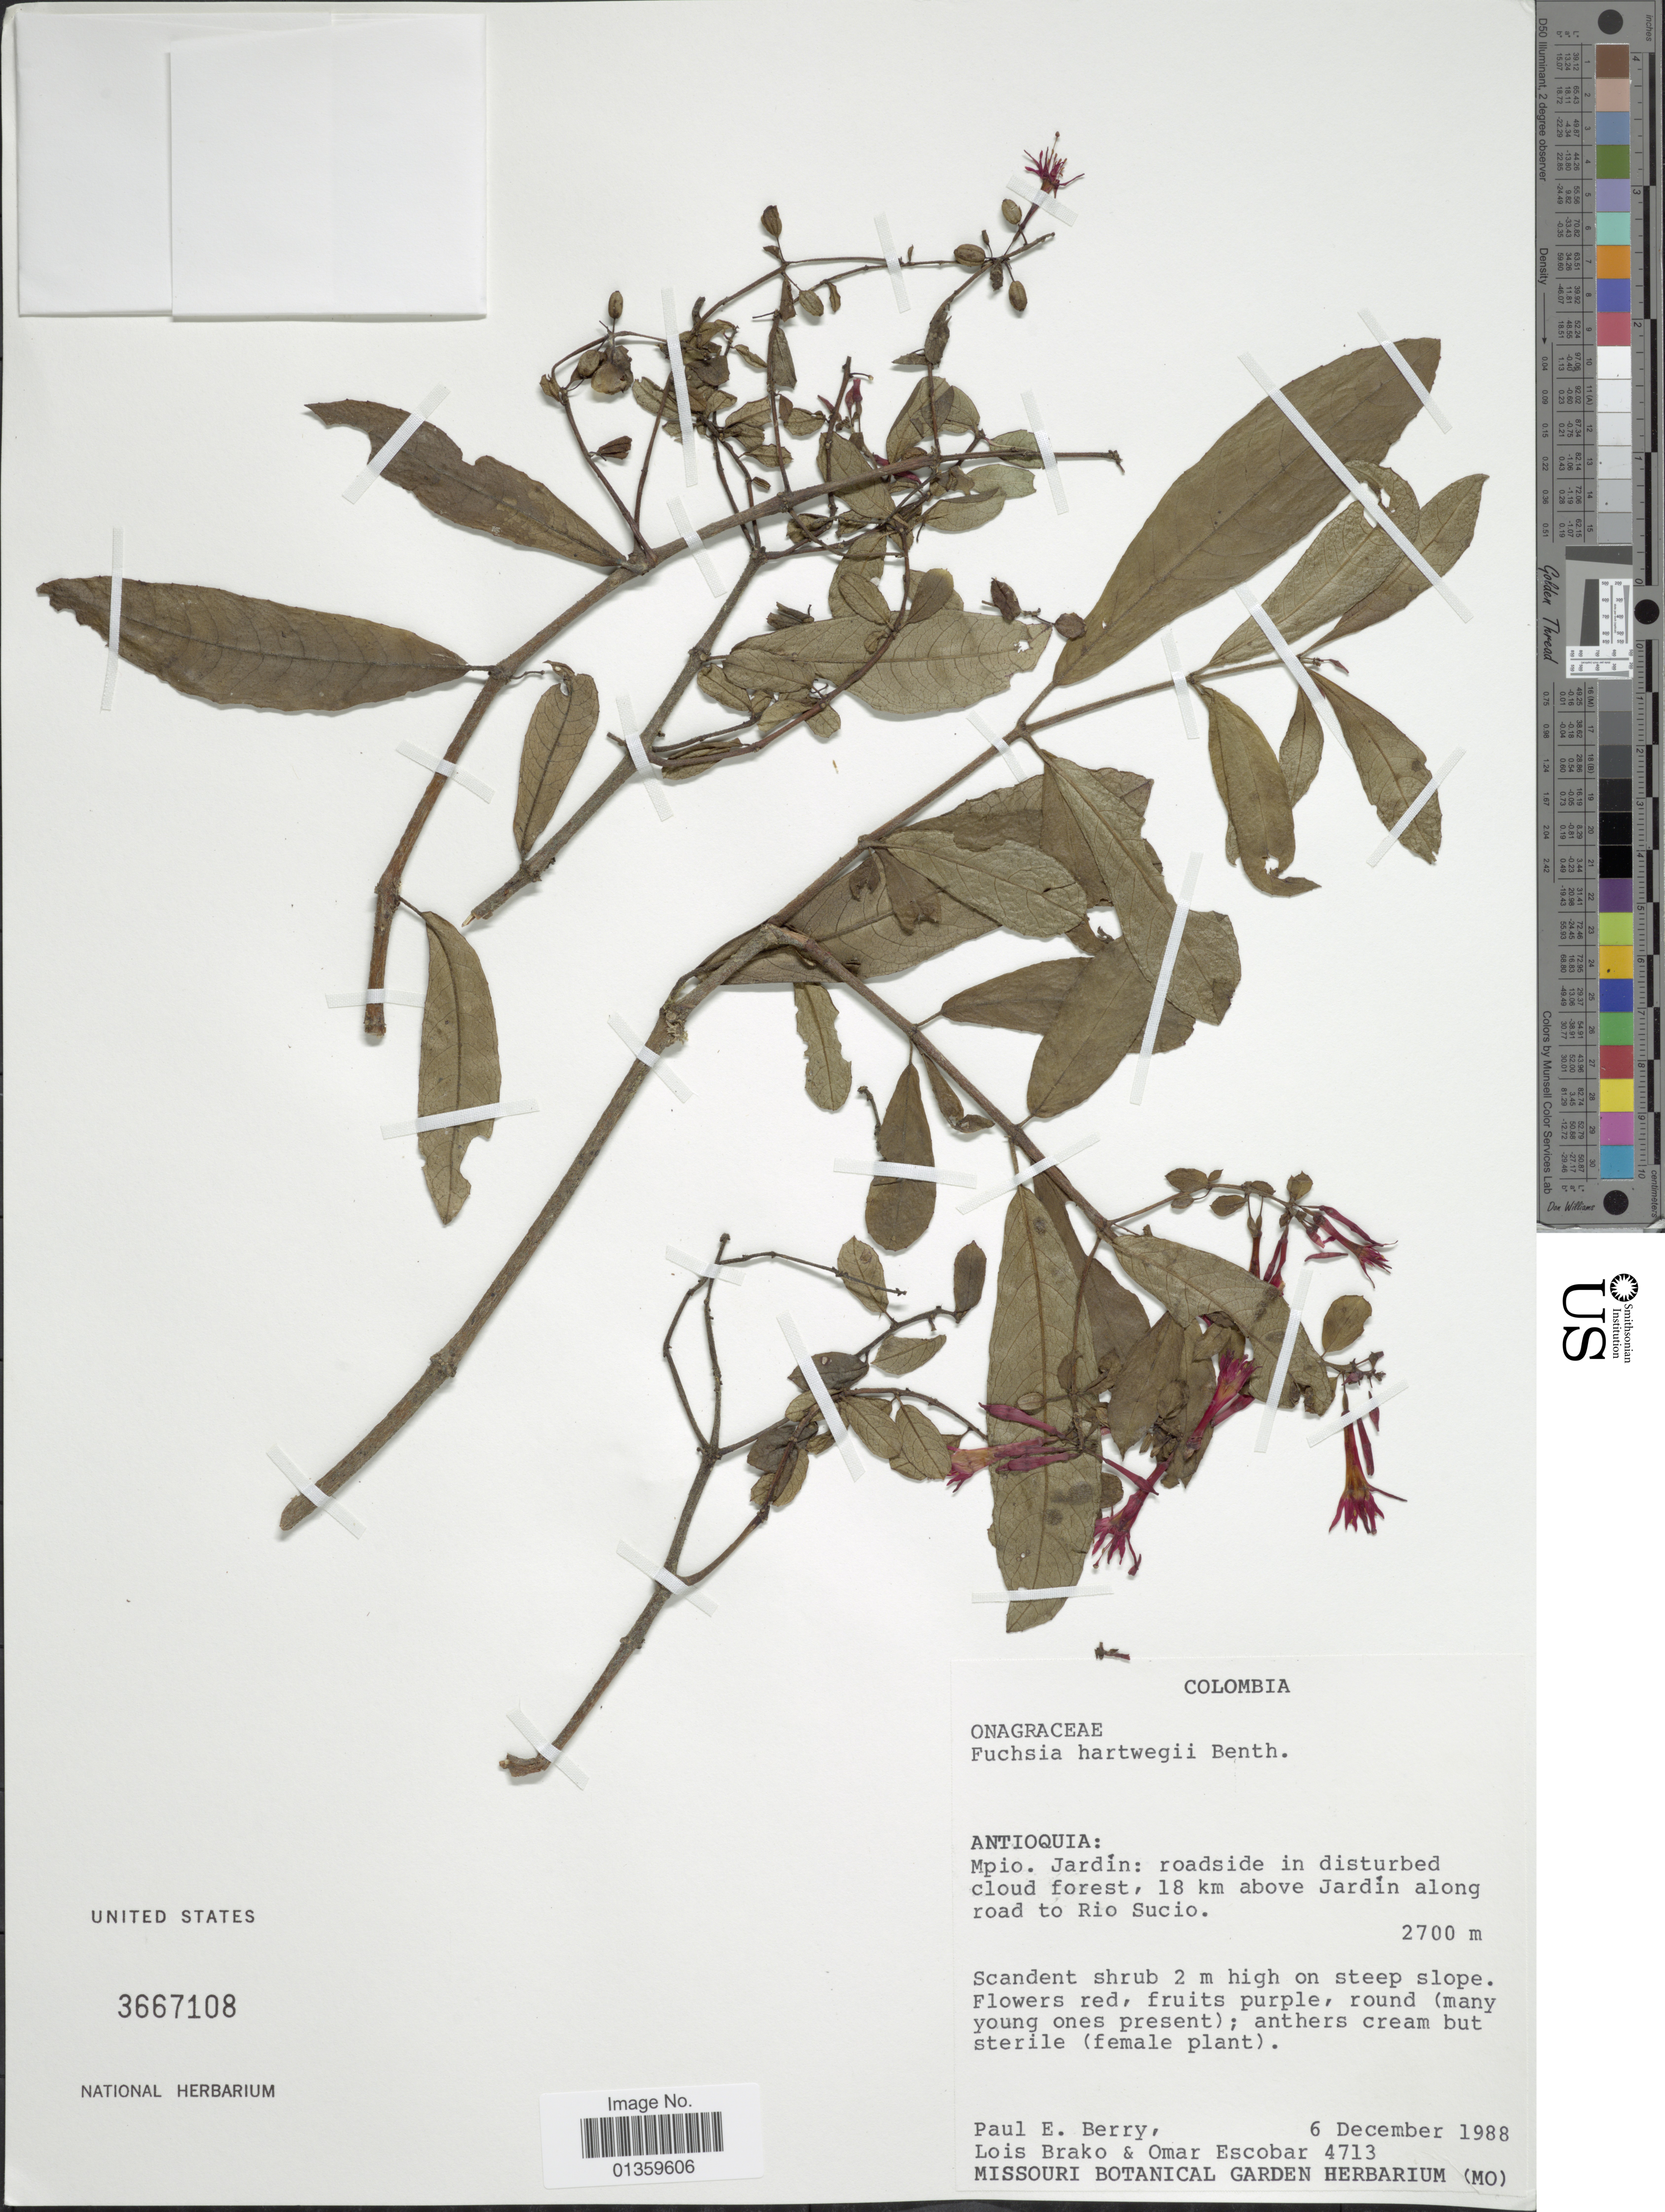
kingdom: Plantae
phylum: Tracheophyta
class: Magnoliopsida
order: Myrtales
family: Onagraceae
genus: Fuchsia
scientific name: Fuchsia hartwegii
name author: Benth.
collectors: P. E. Berry, L. Brako & O. D. Escobar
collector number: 4713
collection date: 1988-12-06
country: Colombia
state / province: Antioquia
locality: Mpio. Jardín: roadside in disturbed cloud forest, 18 km above Jardín along road to Rio Sucio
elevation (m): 2700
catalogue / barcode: US 3667108